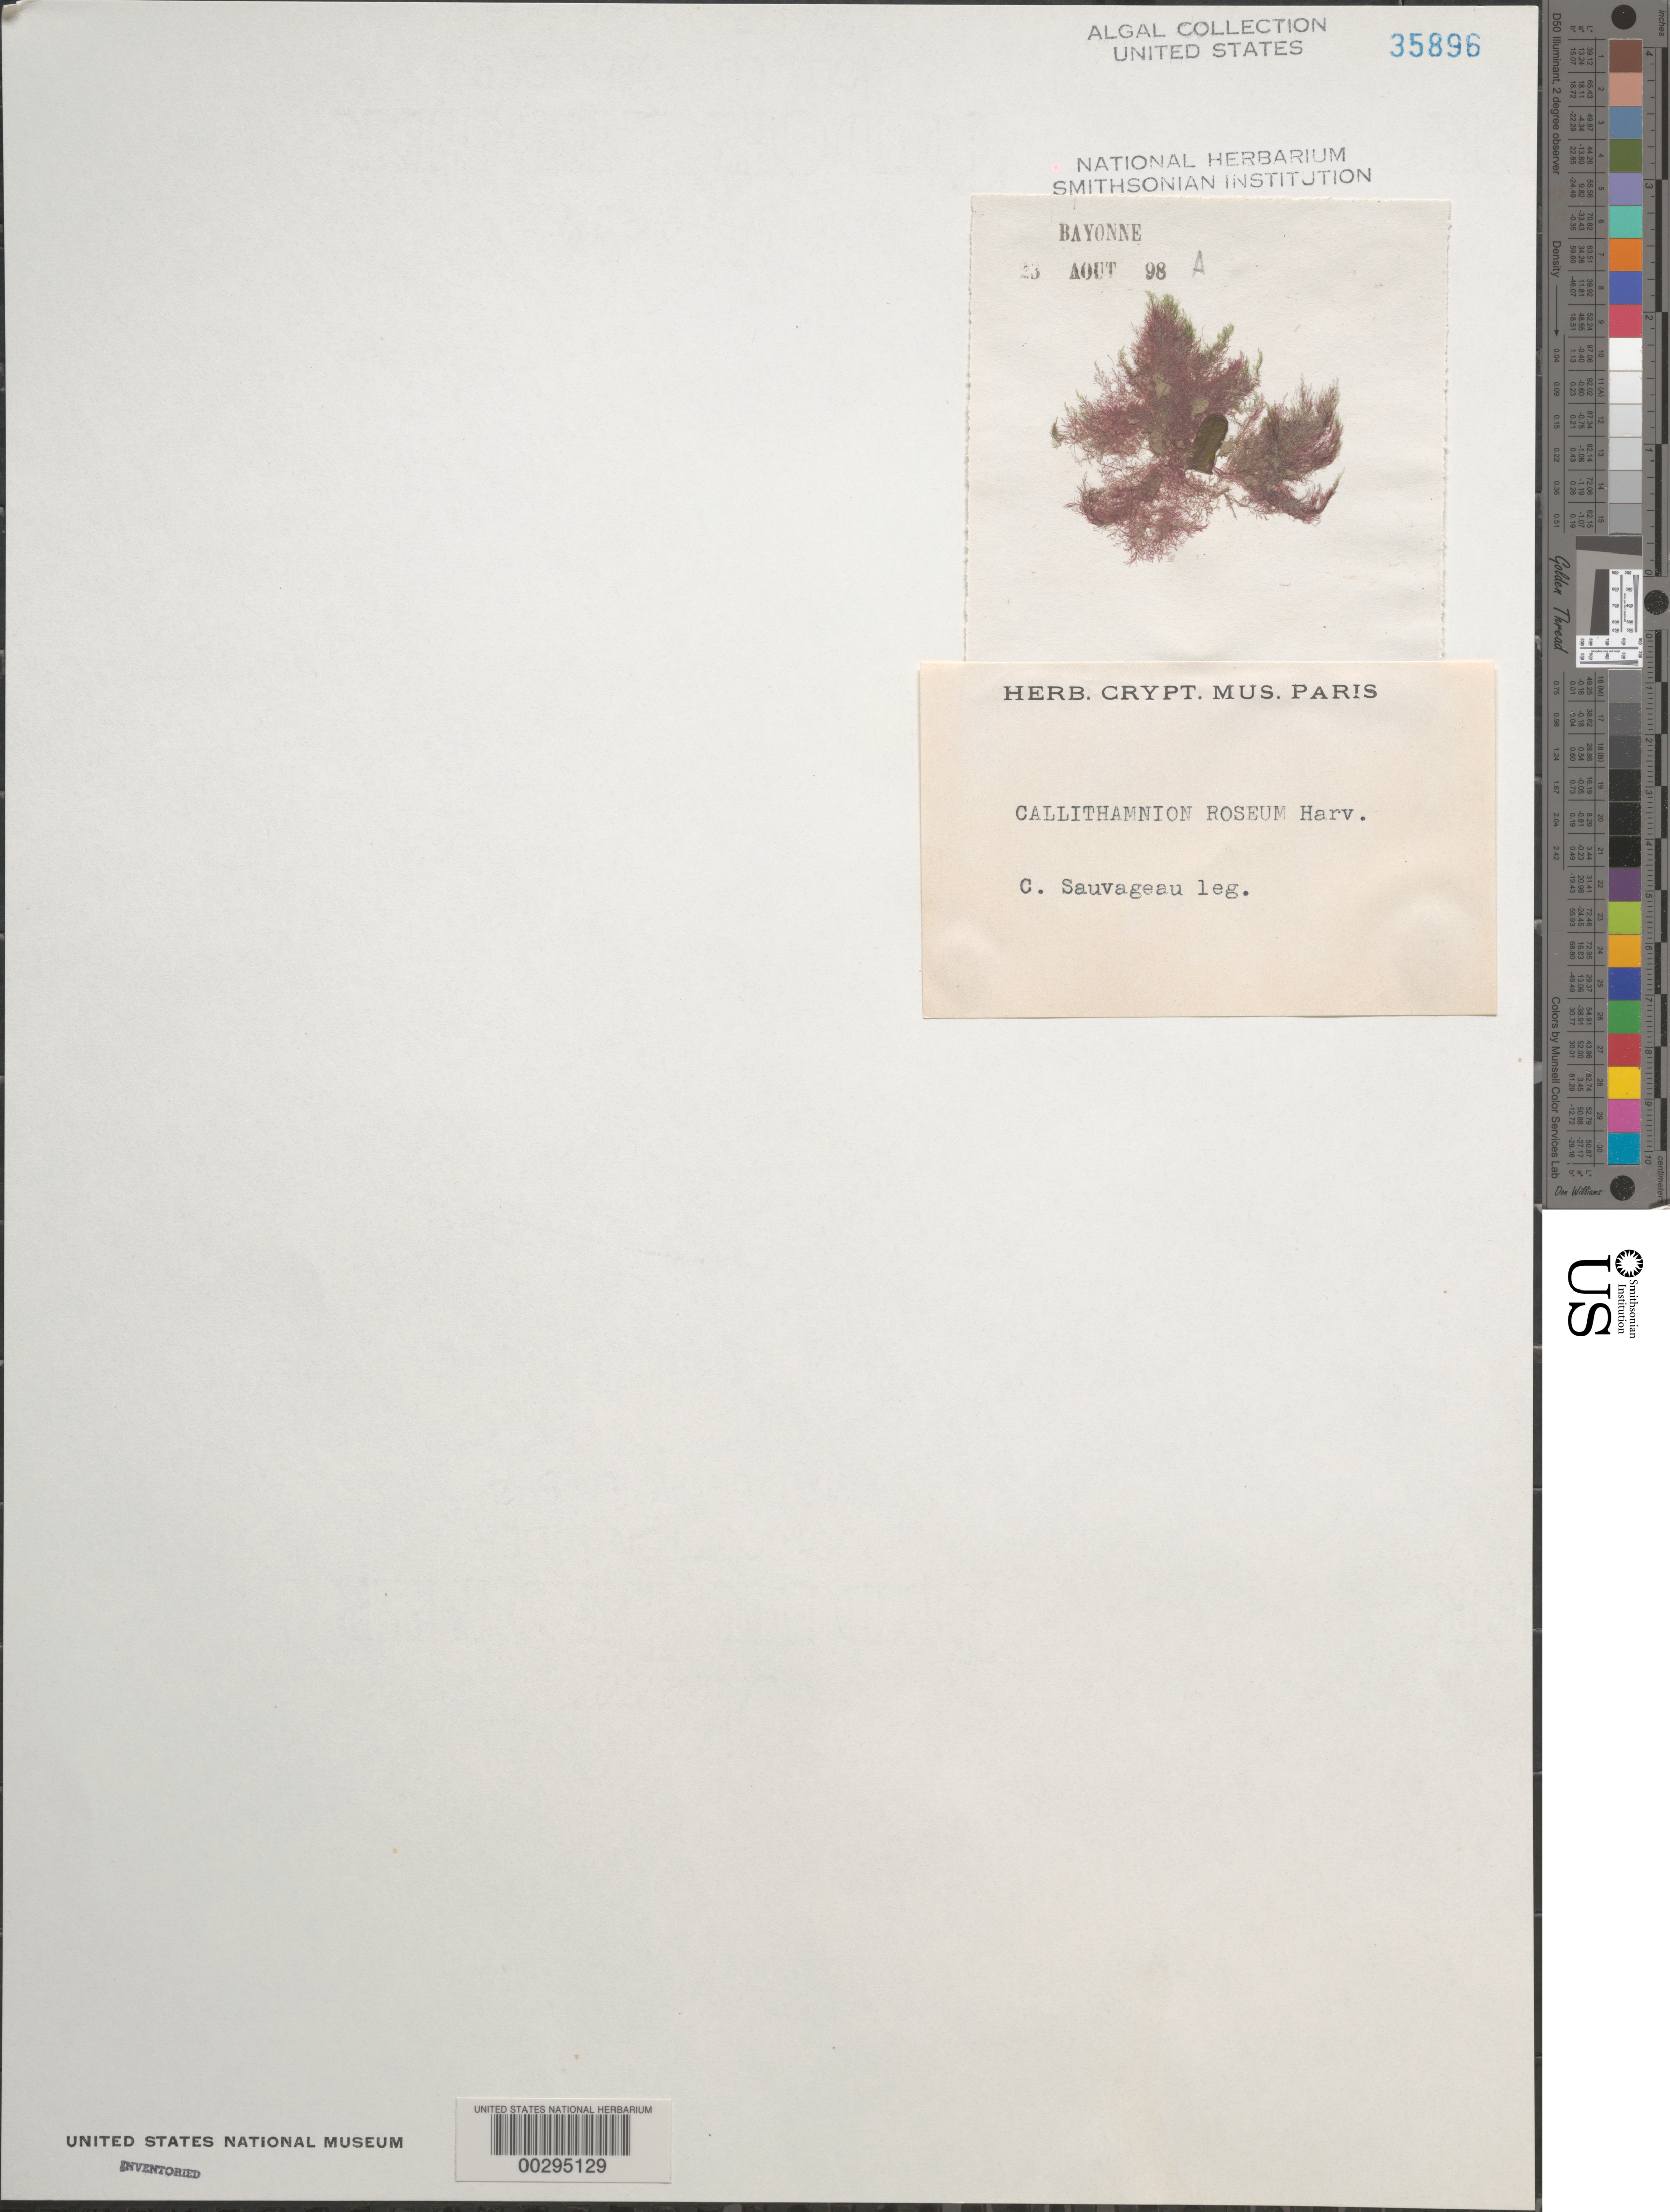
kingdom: Plantae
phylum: Rhodophyta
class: Florideophyceae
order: Ceramiales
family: Callithamniaceae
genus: Gaillona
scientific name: Gaillona rosea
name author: (Roth) A. Athanasiadis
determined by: Algae name updating Project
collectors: C. F. Sauvageau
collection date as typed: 23 Aug 1898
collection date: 1898-08-23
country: France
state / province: Nouvelle-Aquitaine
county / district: Pyrénées-Atlantiques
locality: Bayonne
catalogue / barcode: US 35896